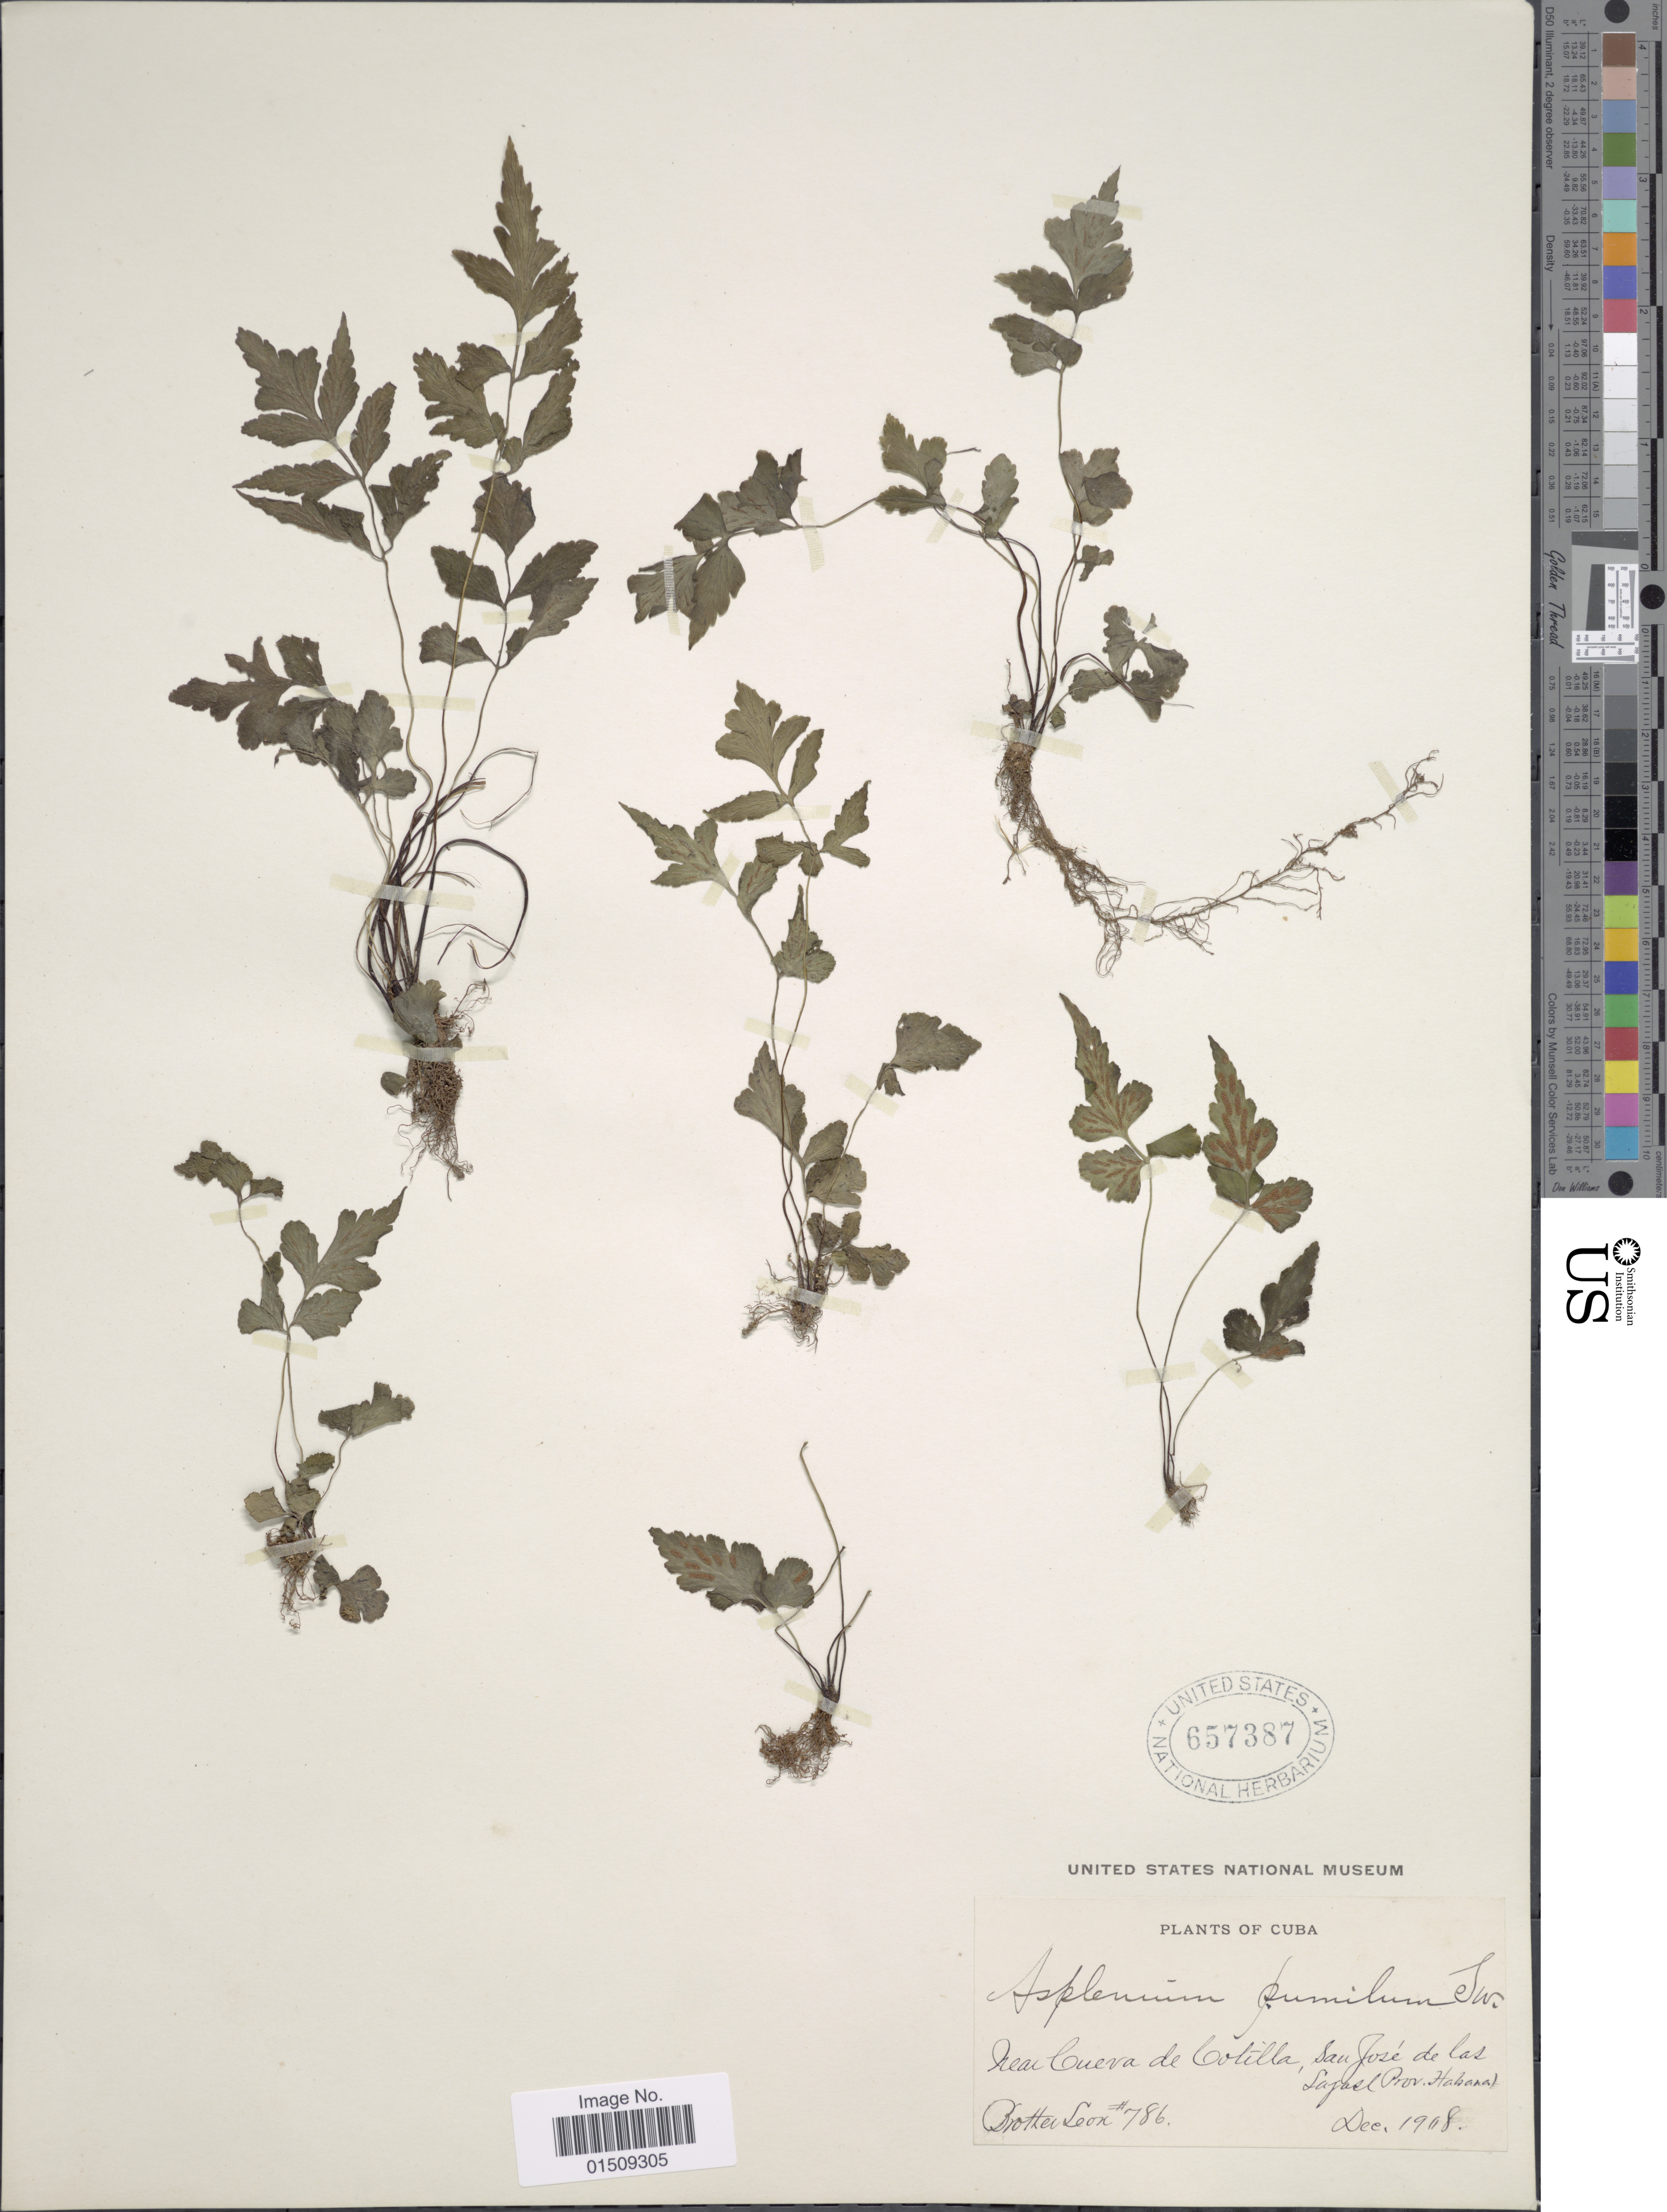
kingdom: Plantae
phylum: Tracheophyta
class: Polypodiopsida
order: Polypodiales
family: Aspleniaceae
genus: Asplenium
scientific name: Asplenium pumilum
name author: Sw.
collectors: Bro. León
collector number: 786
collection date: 1908-12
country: Cuba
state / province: La Habana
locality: Near Cueva de Cotilla, San José de las Sajas (Prov. Habana)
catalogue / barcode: US 657387